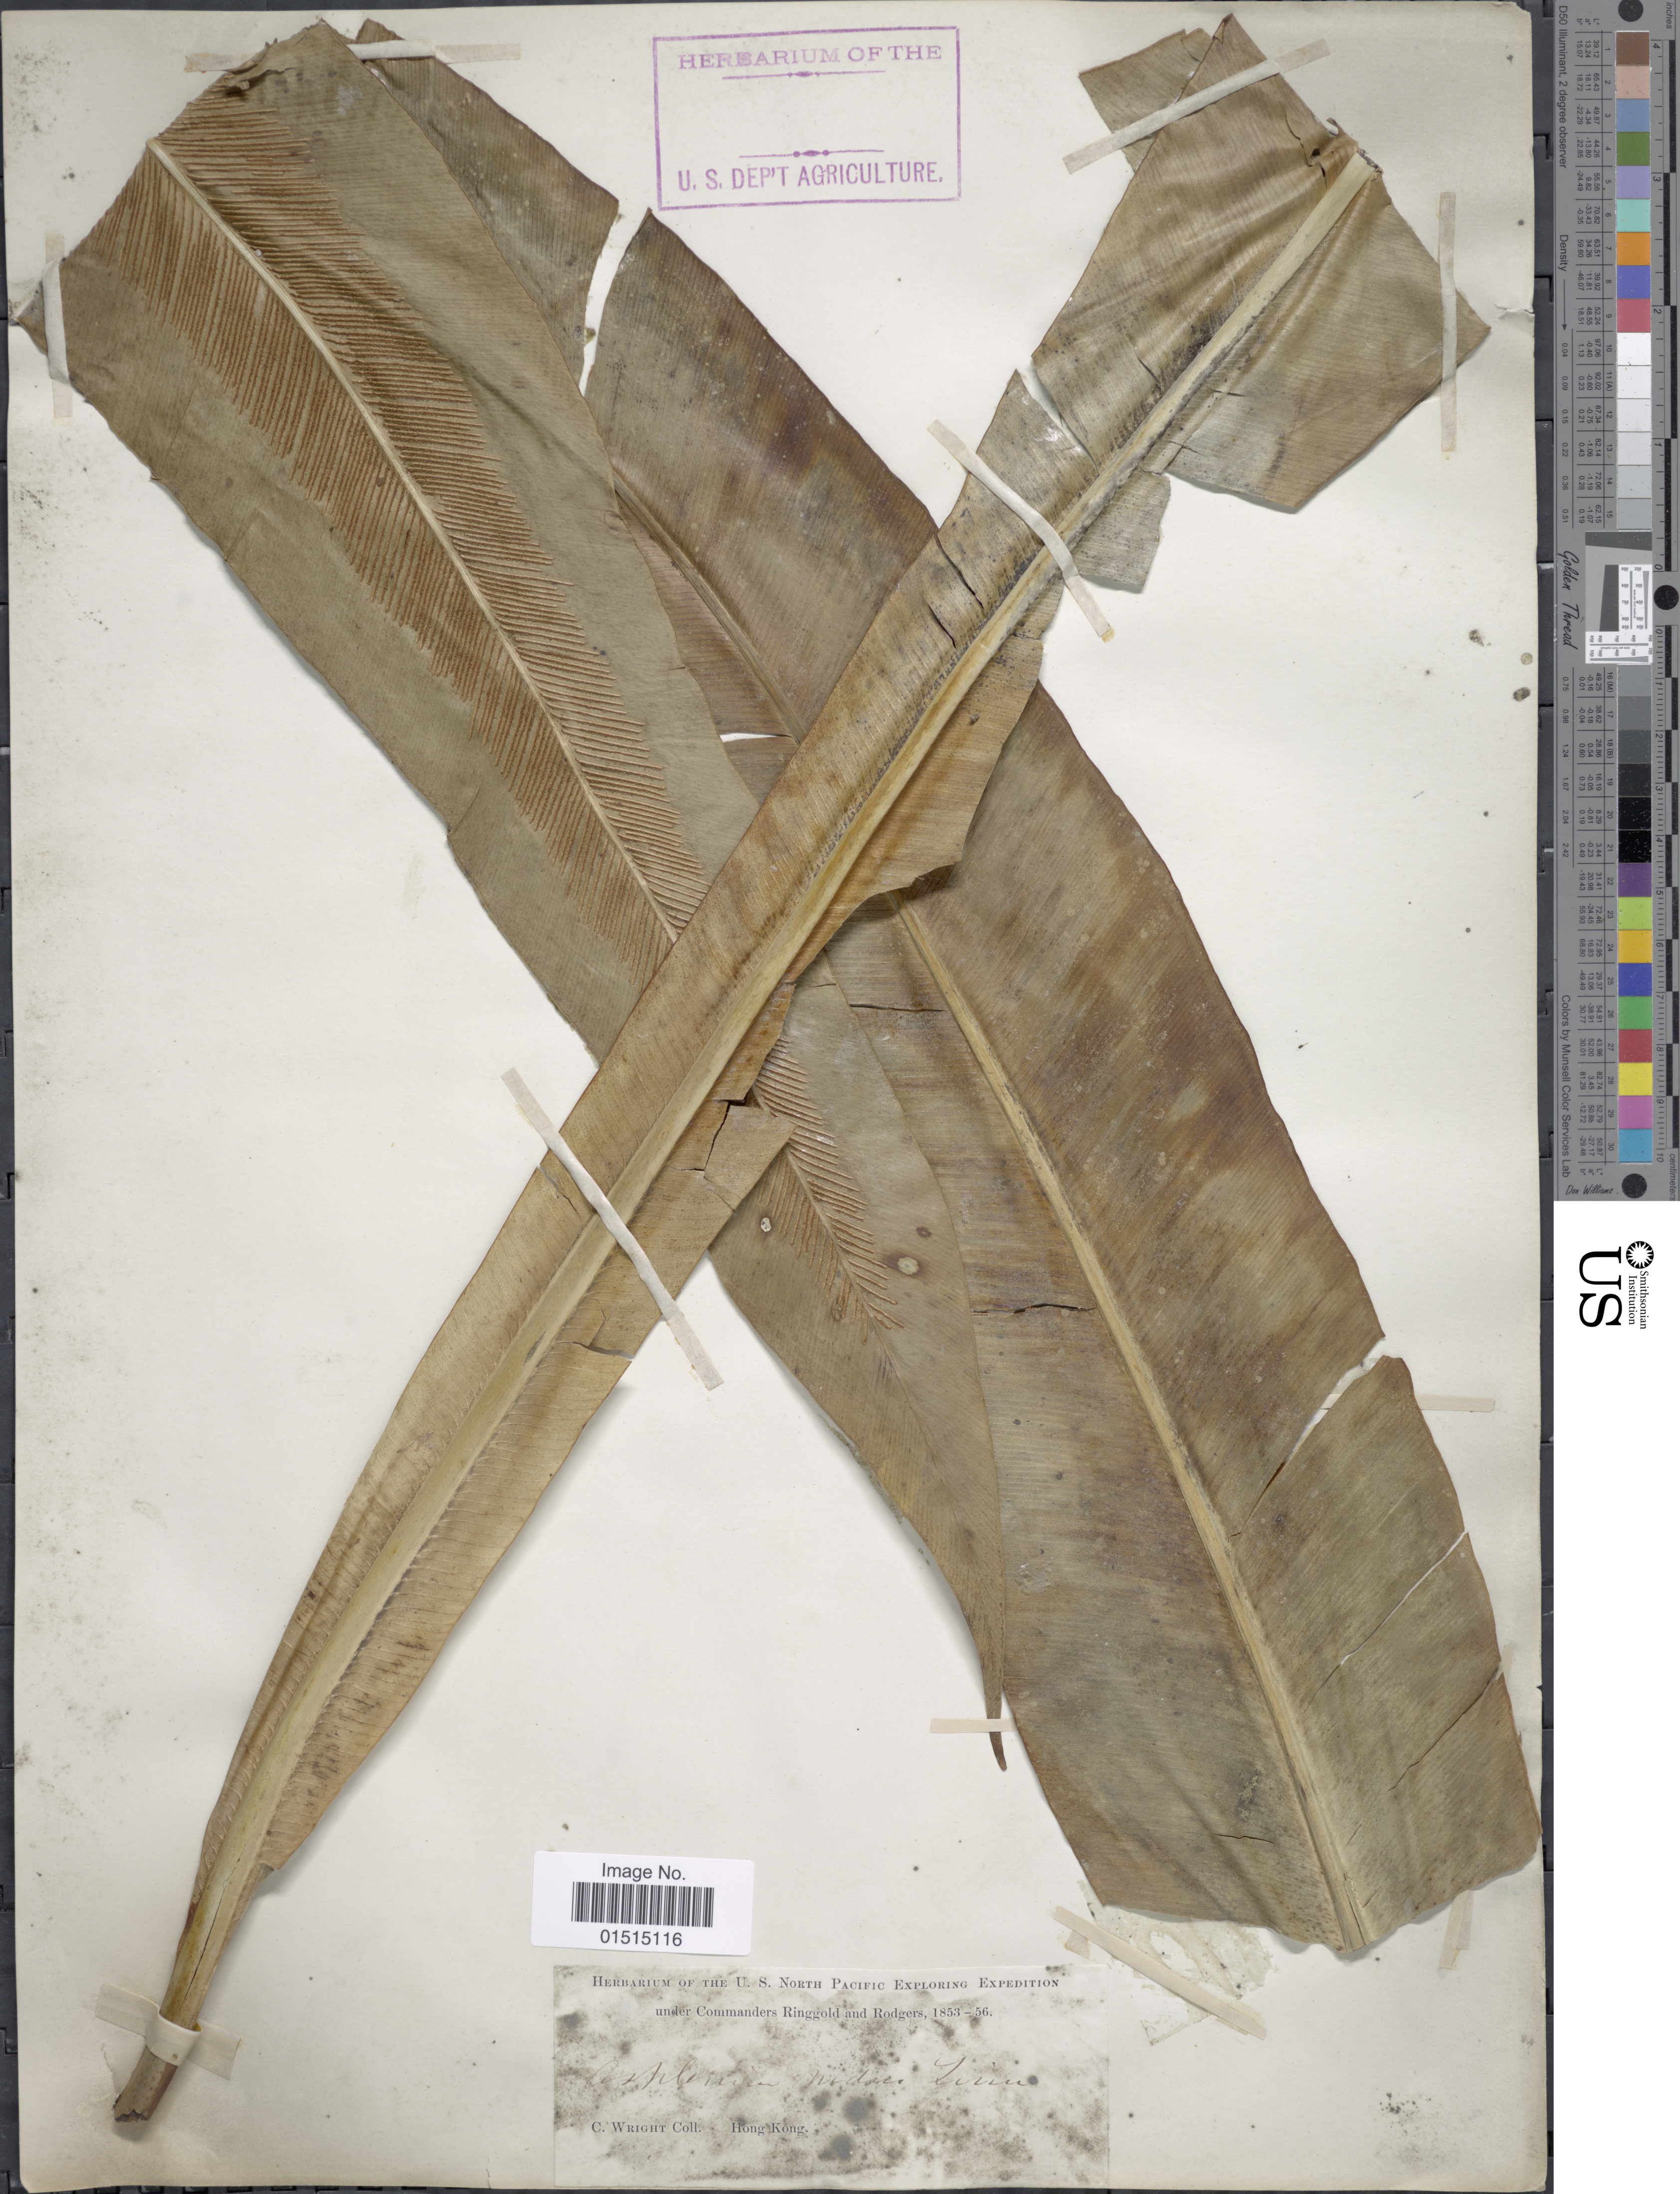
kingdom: Plantae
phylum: Tracheophyta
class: Polypodiopsida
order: Polypodiales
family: Aspleniaceae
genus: Asplenium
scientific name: Asplenium nidus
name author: L.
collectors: C. Wright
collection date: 1853/1856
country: China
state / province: Hong Kong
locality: HongKong